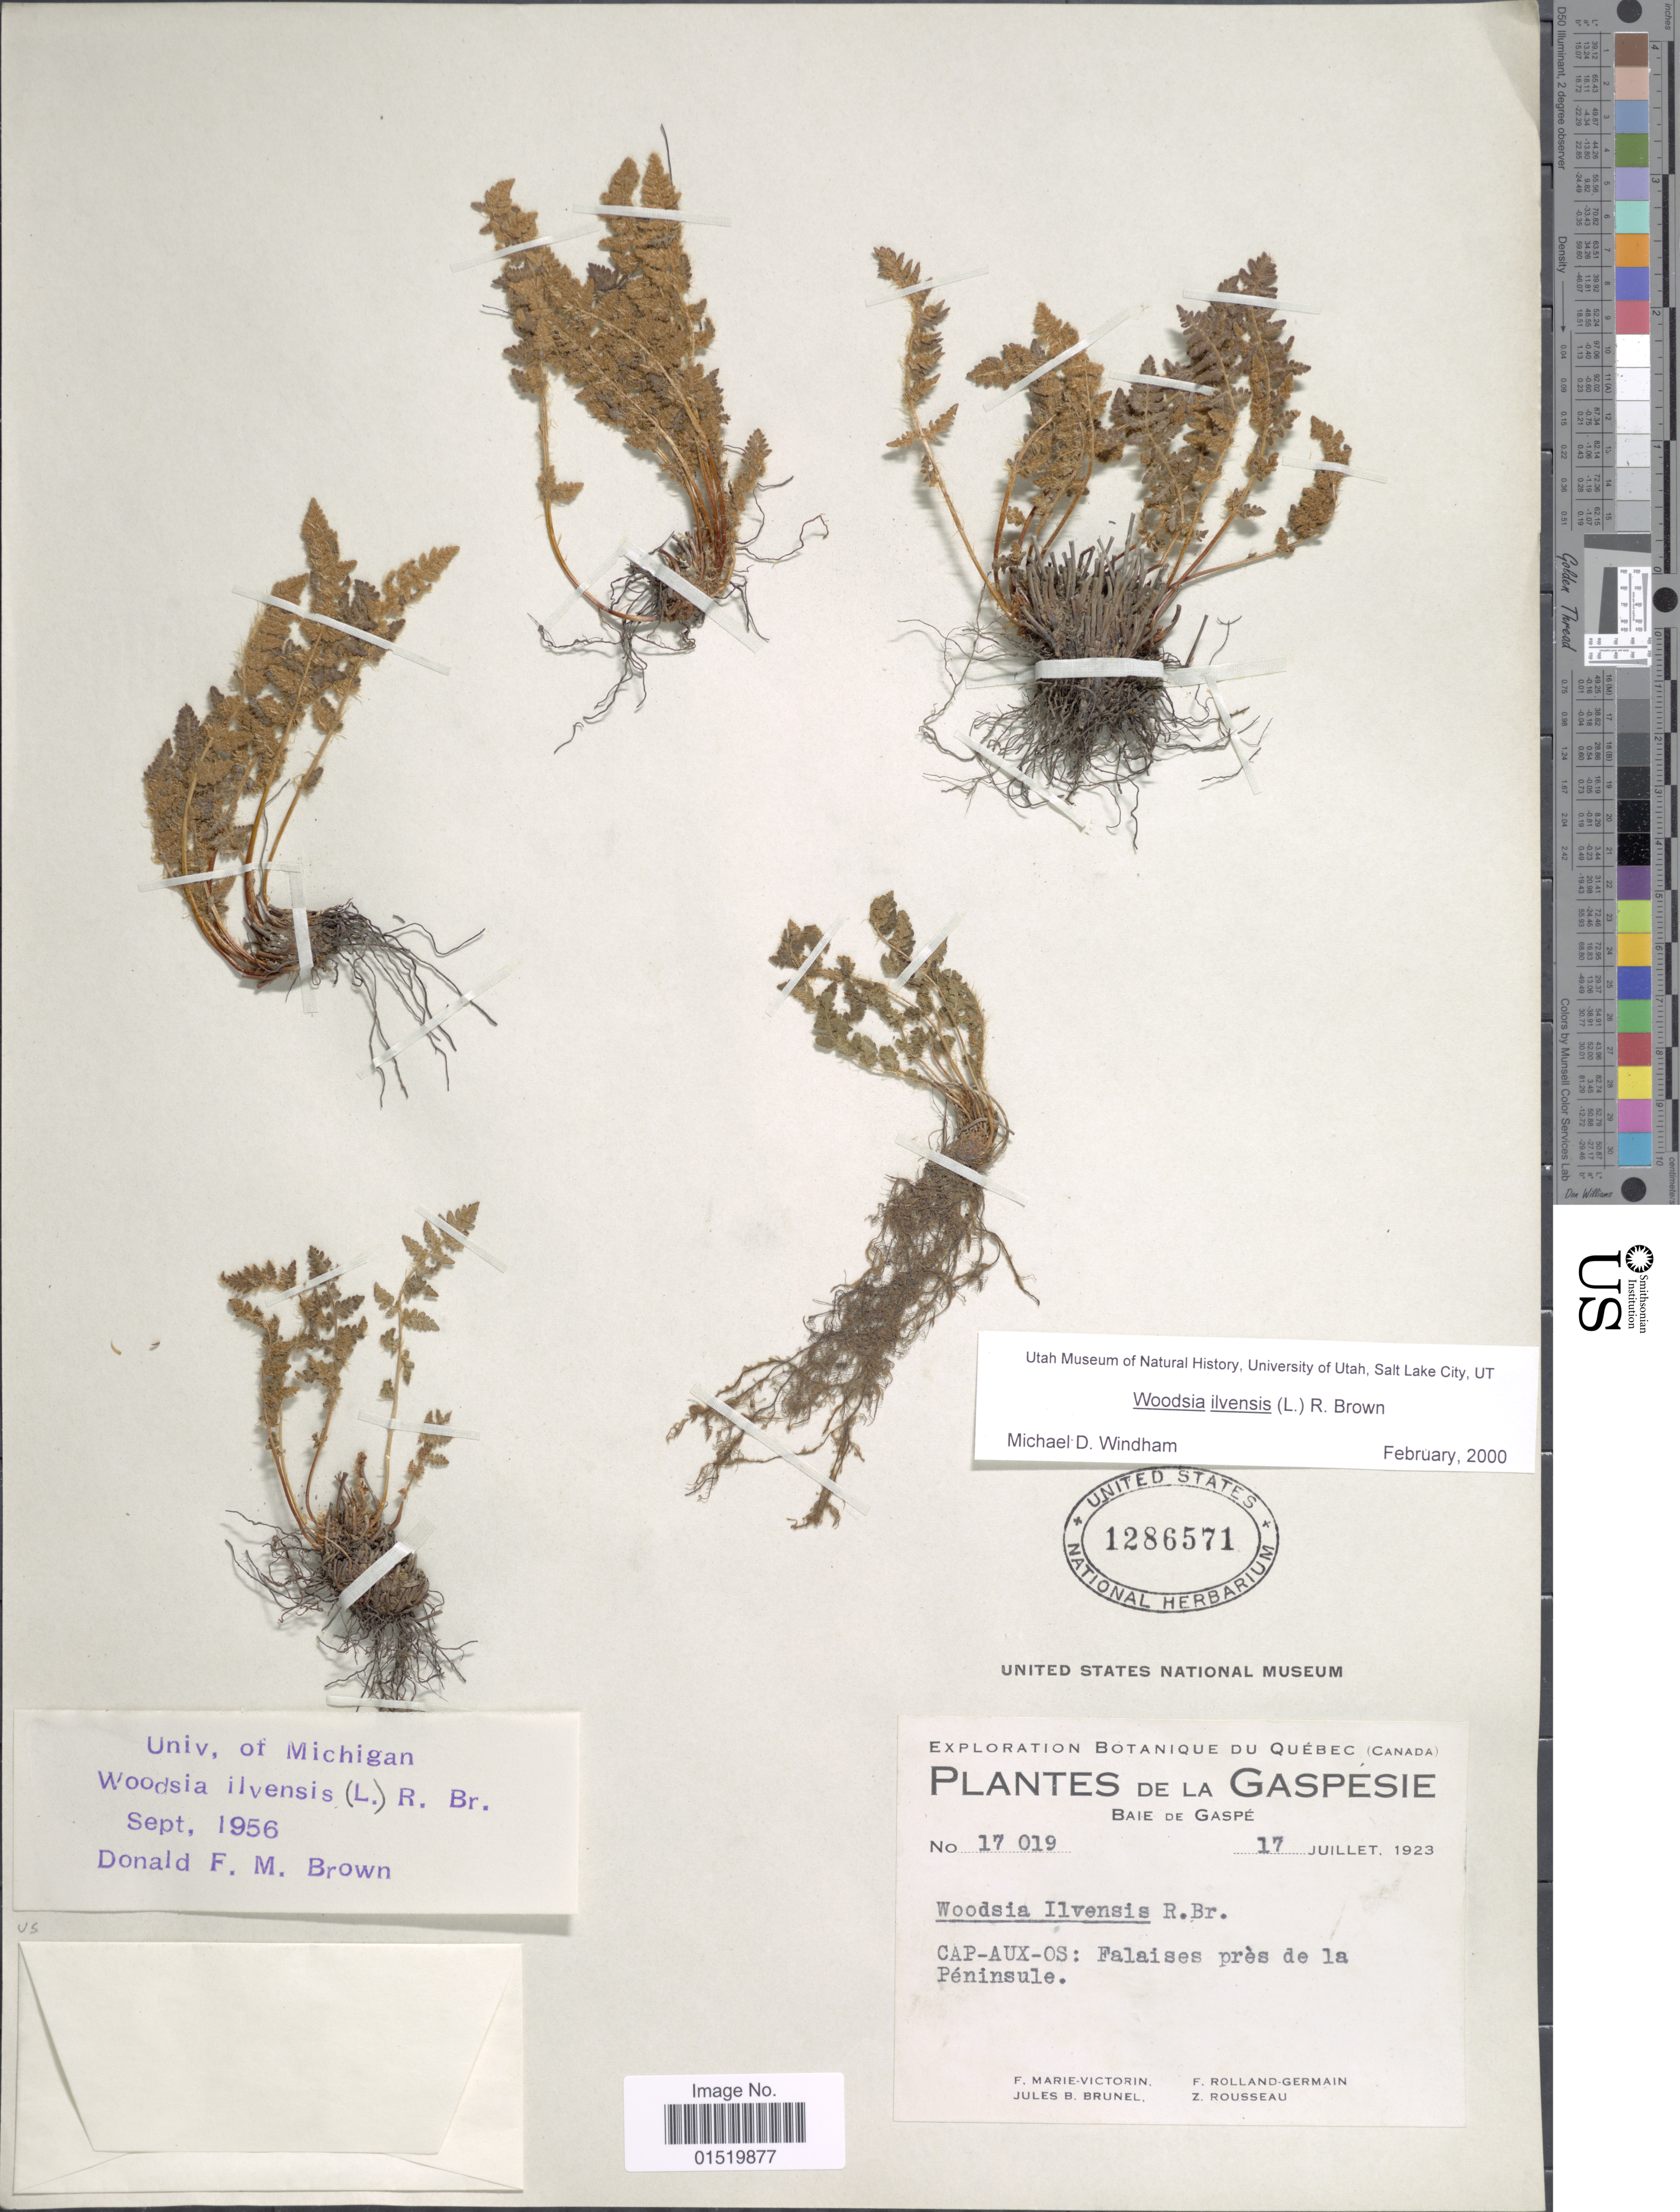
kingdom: Plantae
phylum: Tracheophyta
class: Polypodiopsida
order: Polypodiales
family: Woodsiaceae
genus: Woodsia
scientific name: Woodsia ilvensis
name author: (L.) R. Br.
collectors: Fr. Marie-Victorin, J. Brunel, Rolland-Germain & Z. Rousseau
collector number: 17019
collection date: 1923-07-17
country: Canada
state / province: Quebec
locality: De la Gaspesie, baie de Gaspe, Cap-Aux-Os: Falaises près de la Péninsule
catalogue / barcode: US 1286571